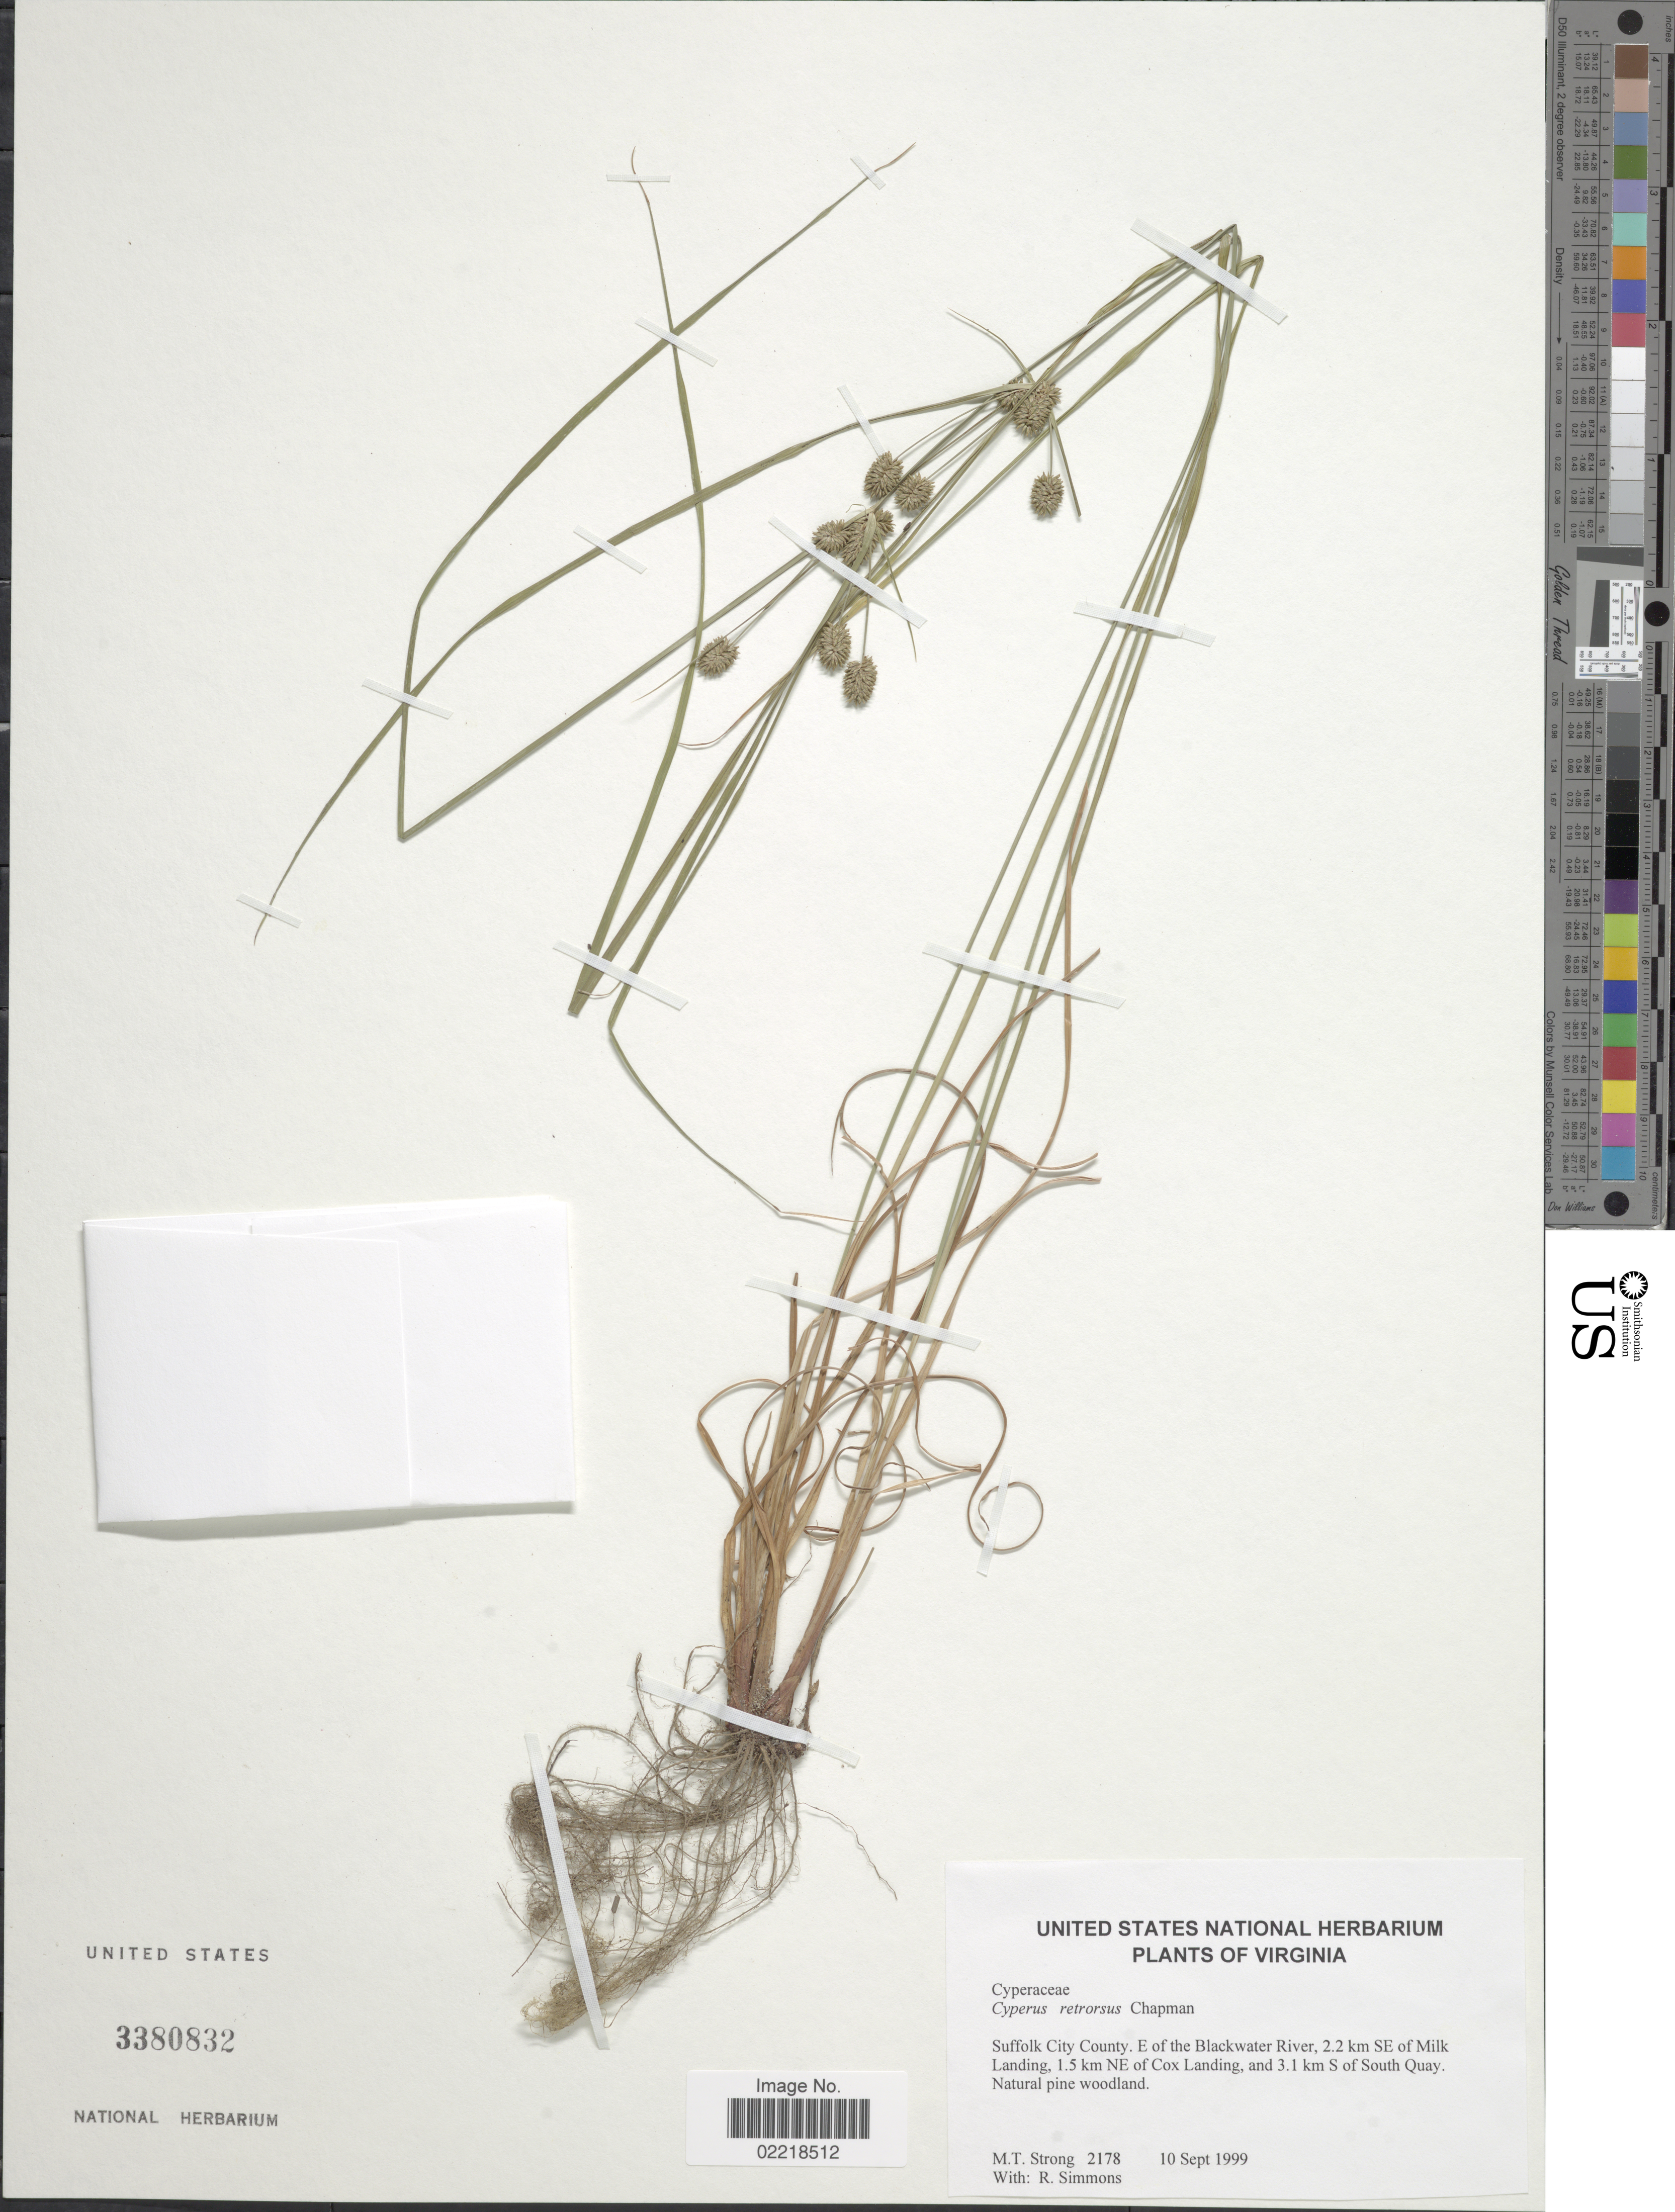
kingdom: Plantae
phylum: Tracheophyta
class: Liliopsida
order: Poales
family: Cyperaceae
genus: Cyperus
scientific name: Cyperus retrorsus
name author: Chapm.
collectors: M. T. Strong & R. Simmons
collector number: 2178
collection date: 1999-09-10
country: United States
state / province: Virginia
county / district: City of Suffolk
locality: Suffolk City County, E of the Blackwater River, 2.2 km SE of Milk Landing, 1.5 km NE of Cox Landing, and 3.1 km S of South Quay, Natural pine woodland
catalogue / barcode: US 3380832